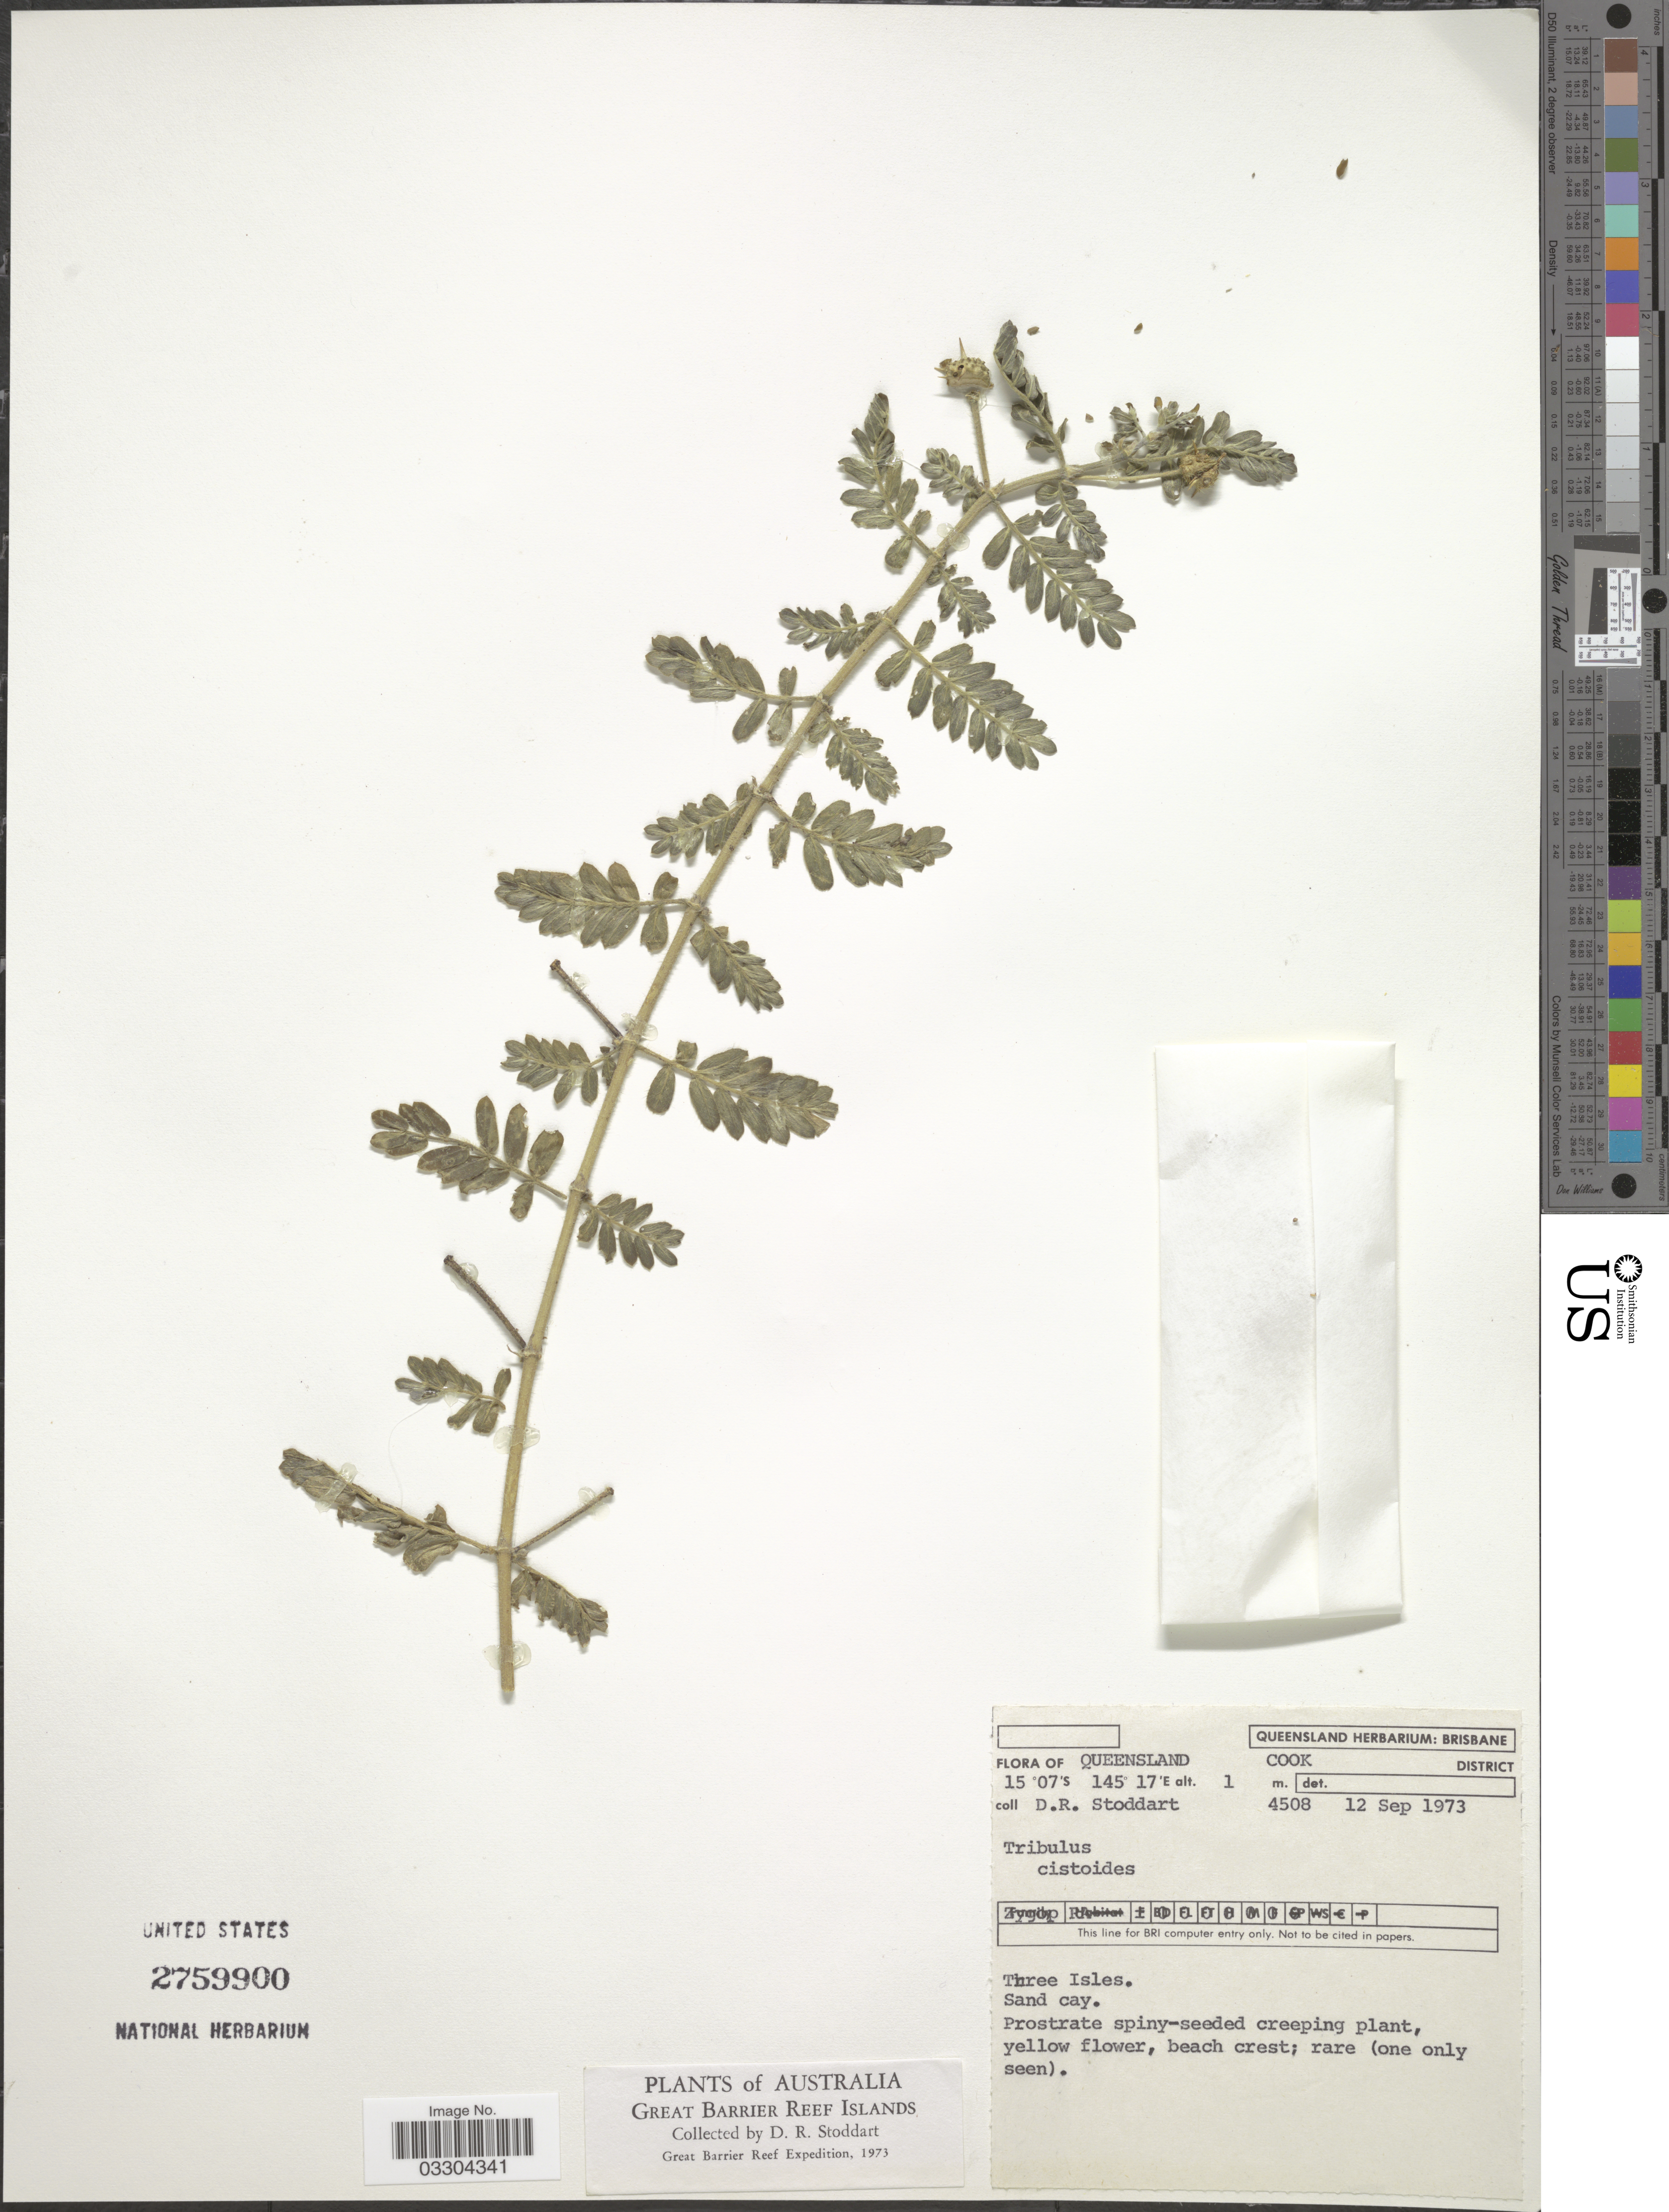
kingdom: Plantae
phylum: Tracheophyta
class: Magnoliopsida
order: Zygophyllales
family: Zygophyllaceae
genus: Tribulus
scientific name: Tribulus cistoides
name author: L.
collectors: D. R. Stoddart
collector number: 4508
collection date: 1973-09-12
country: Australia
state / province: Queensland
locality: Cook District. Three Isles.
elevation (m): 1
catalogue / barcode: US 2759900